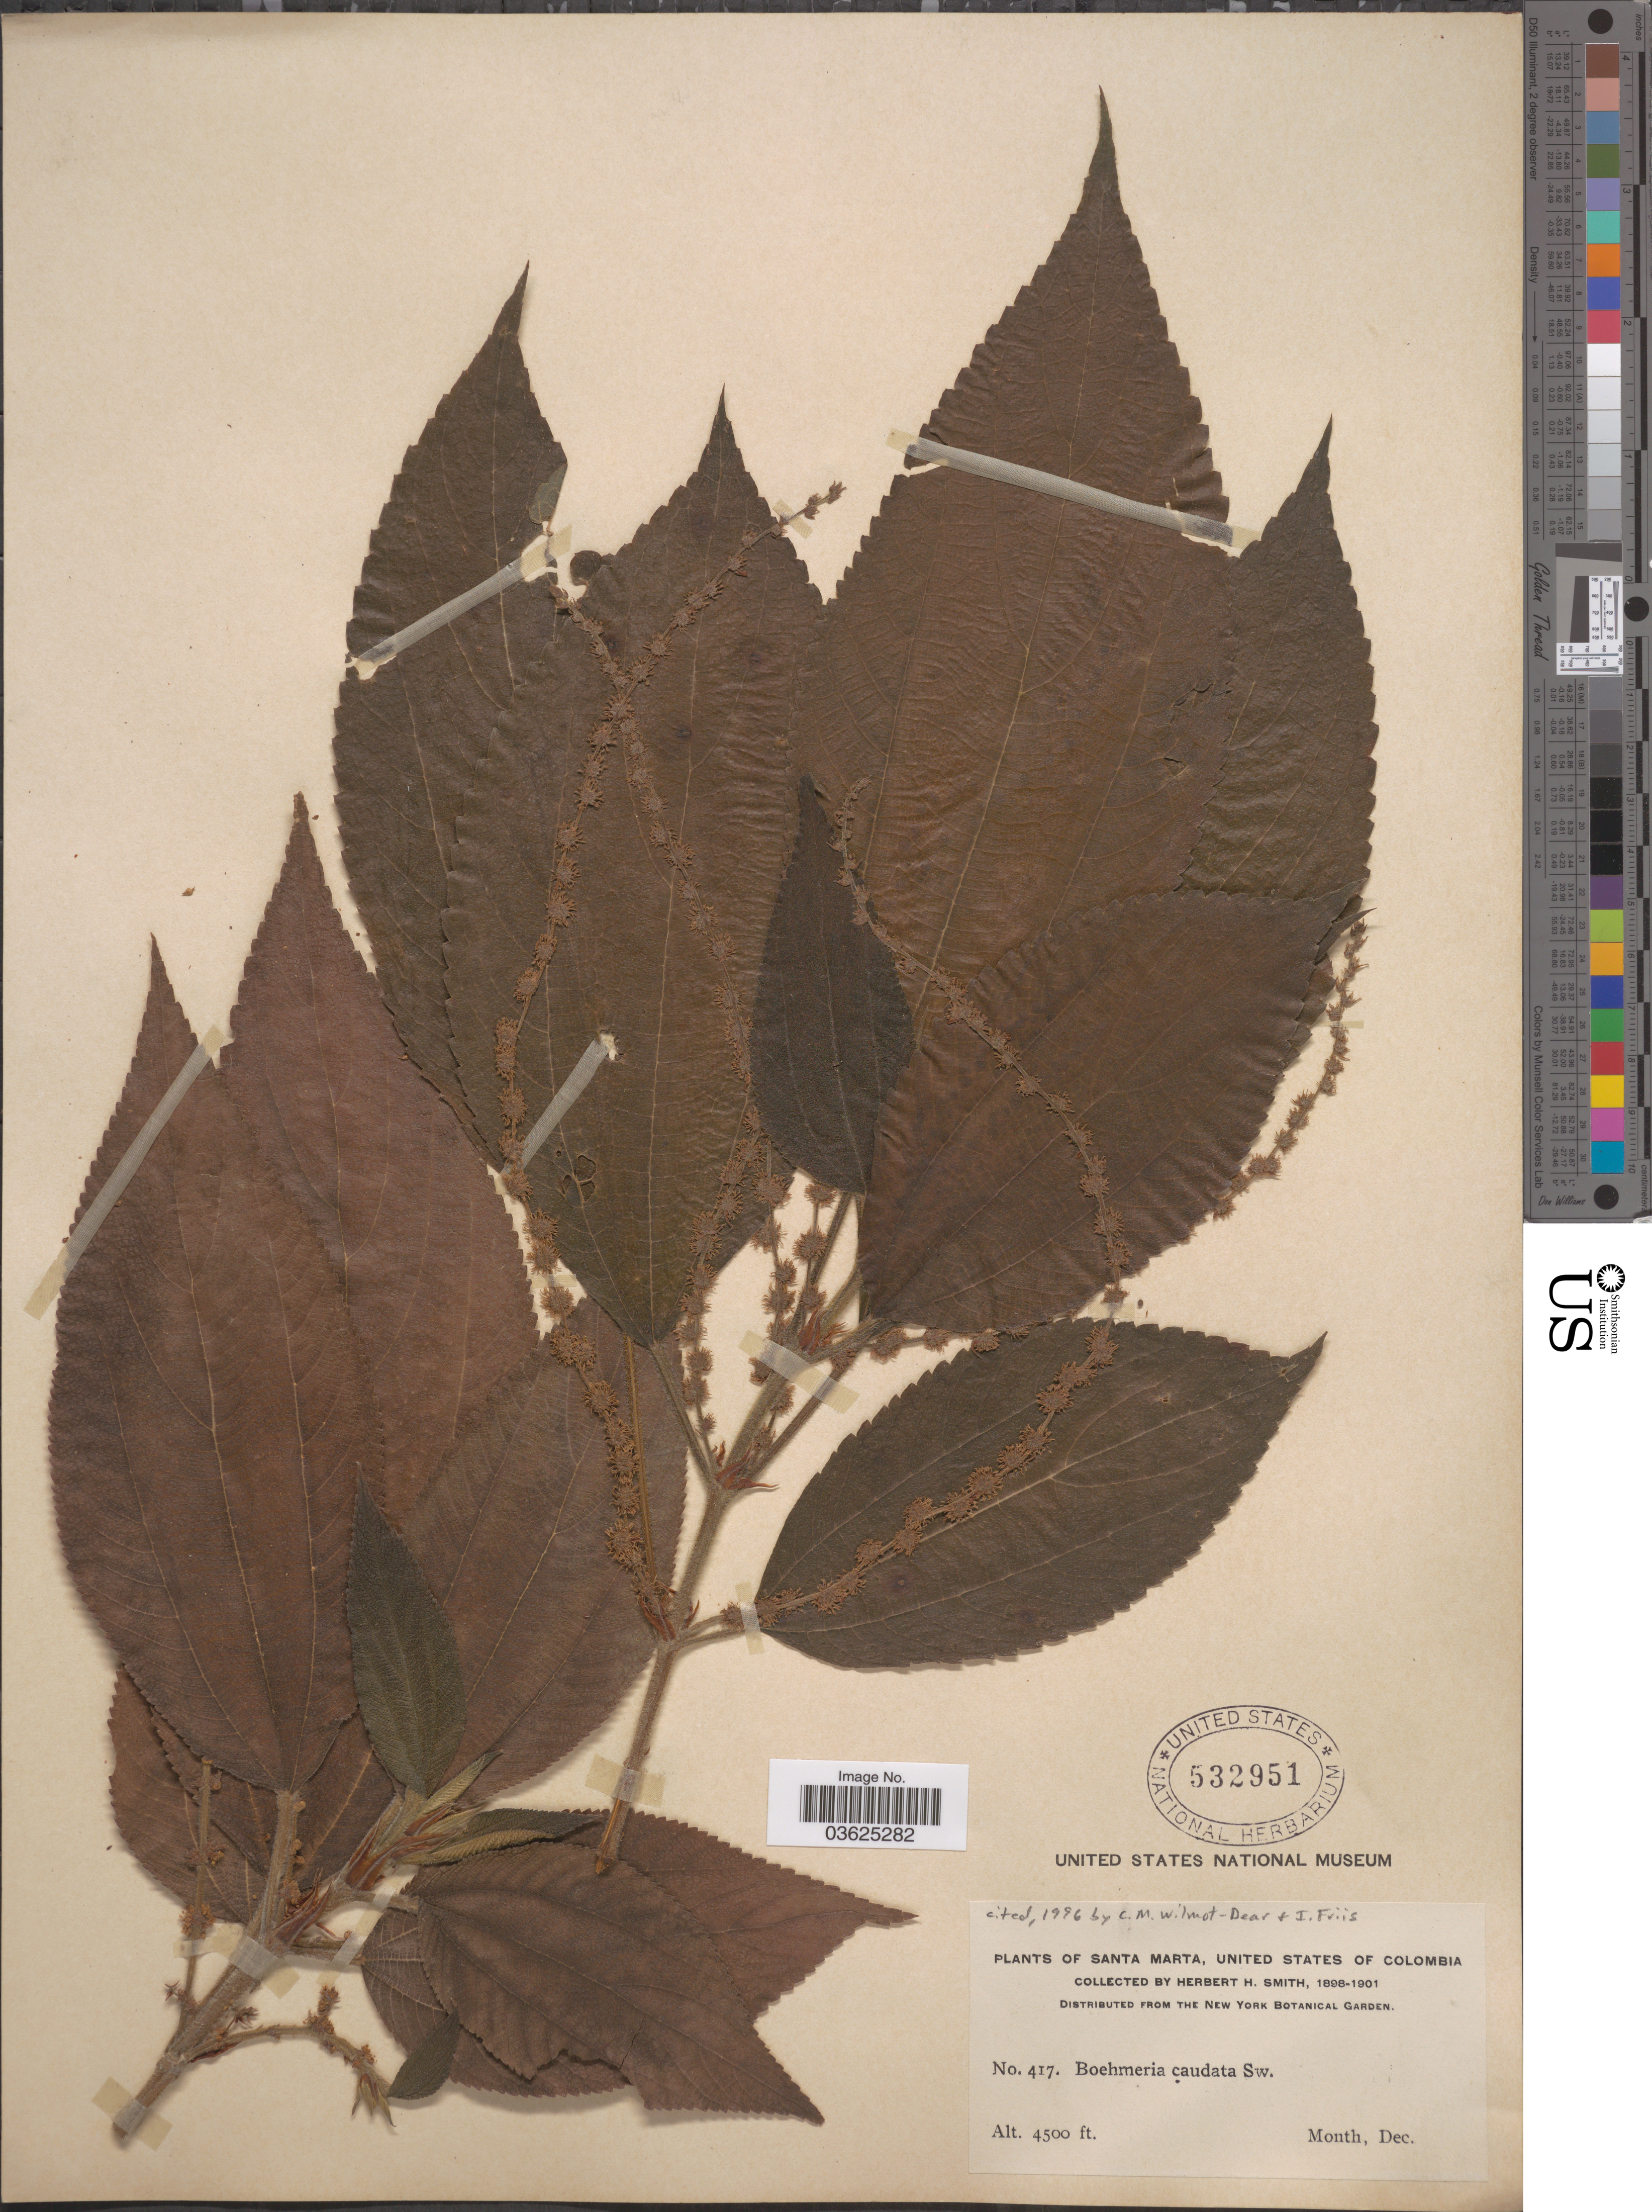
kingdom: Plantae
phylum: Tracheophyta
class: Magnoliopsida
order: Rosales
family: Urticaceae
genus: Boehmeria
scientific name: Boehmeria caudata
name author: Sw.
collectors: Herbert H. Smith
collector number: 417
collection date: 1898-12/1901-12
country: Colombia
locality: Santa Marta, United States of Colombia.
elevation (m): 1372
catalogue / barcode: US 532951